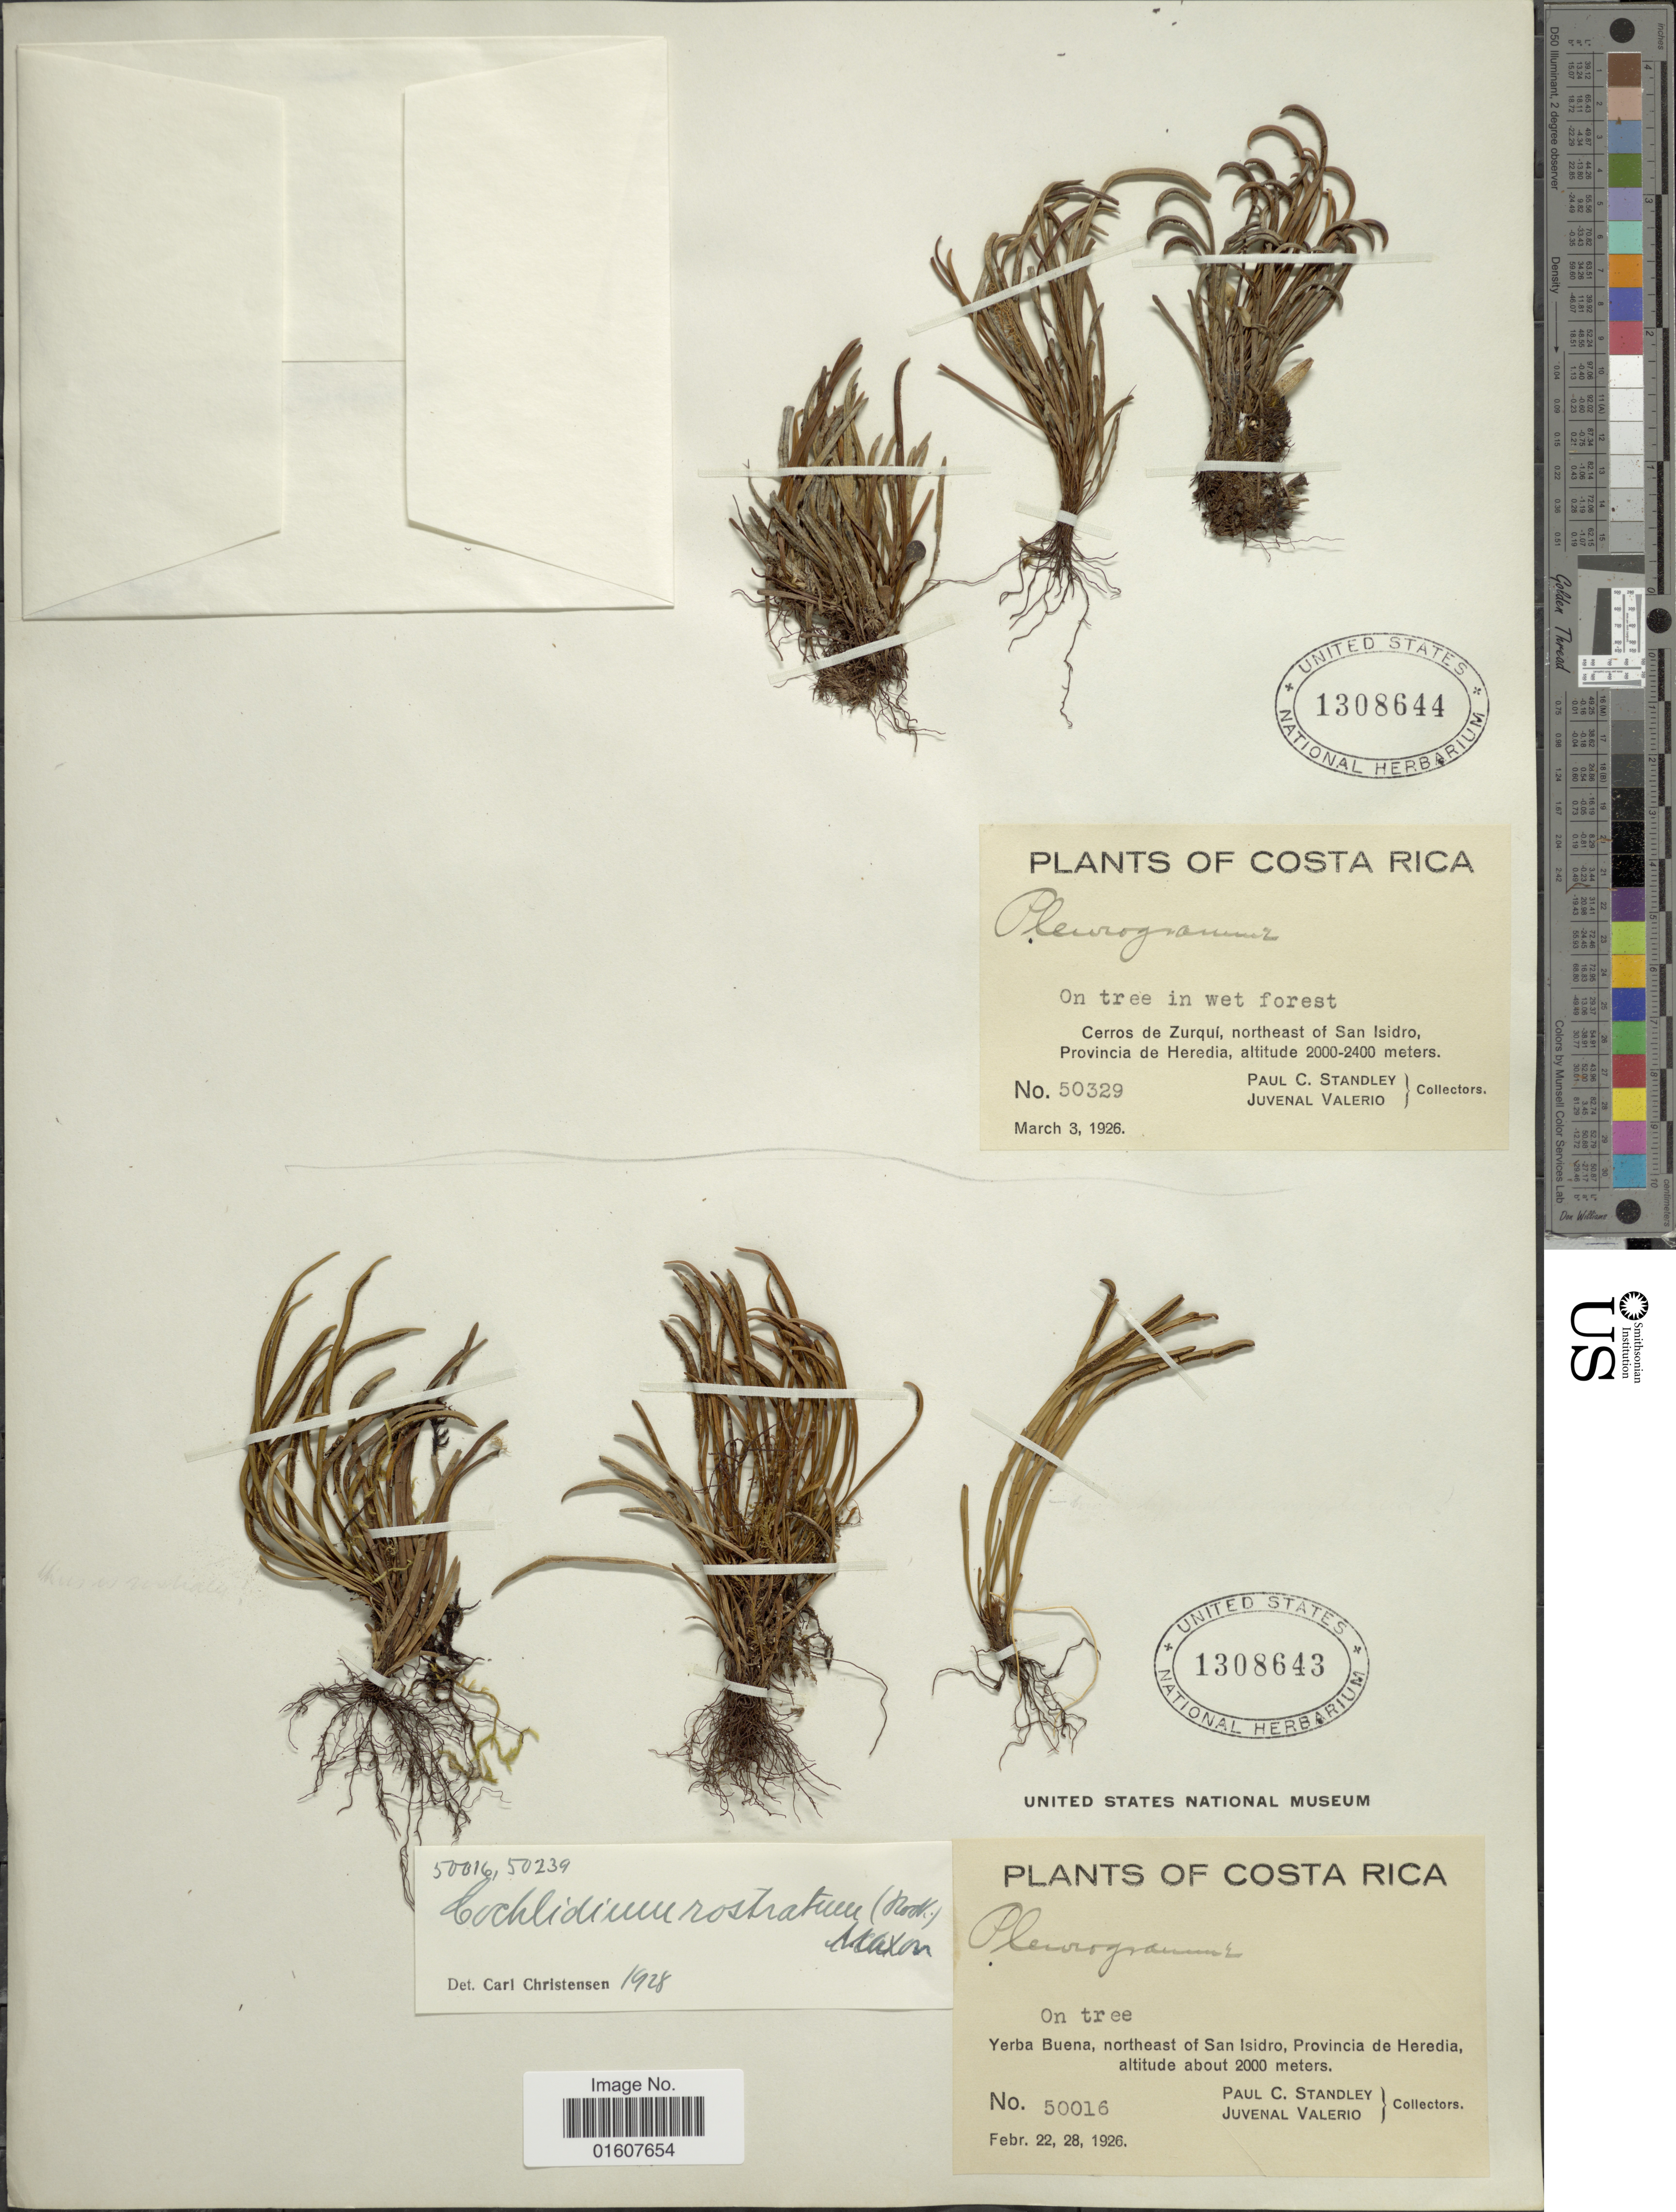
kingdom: Plantae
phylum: Tracheophyta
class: Polypodiopsida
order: Polypodiales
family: Polypodiaceae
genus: Cochlidium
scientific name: Cochlidium rostratum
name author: (Hook.) Maxon ex C. Chr.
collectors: P. C. Standley & J. Valerio R.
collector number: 50016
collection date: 1926-02-22/1926-02-28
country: Costa Rica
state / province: Heredia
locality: Yerba Buena, northeast of San Isidro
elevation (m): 2000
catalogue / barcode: US 1308643